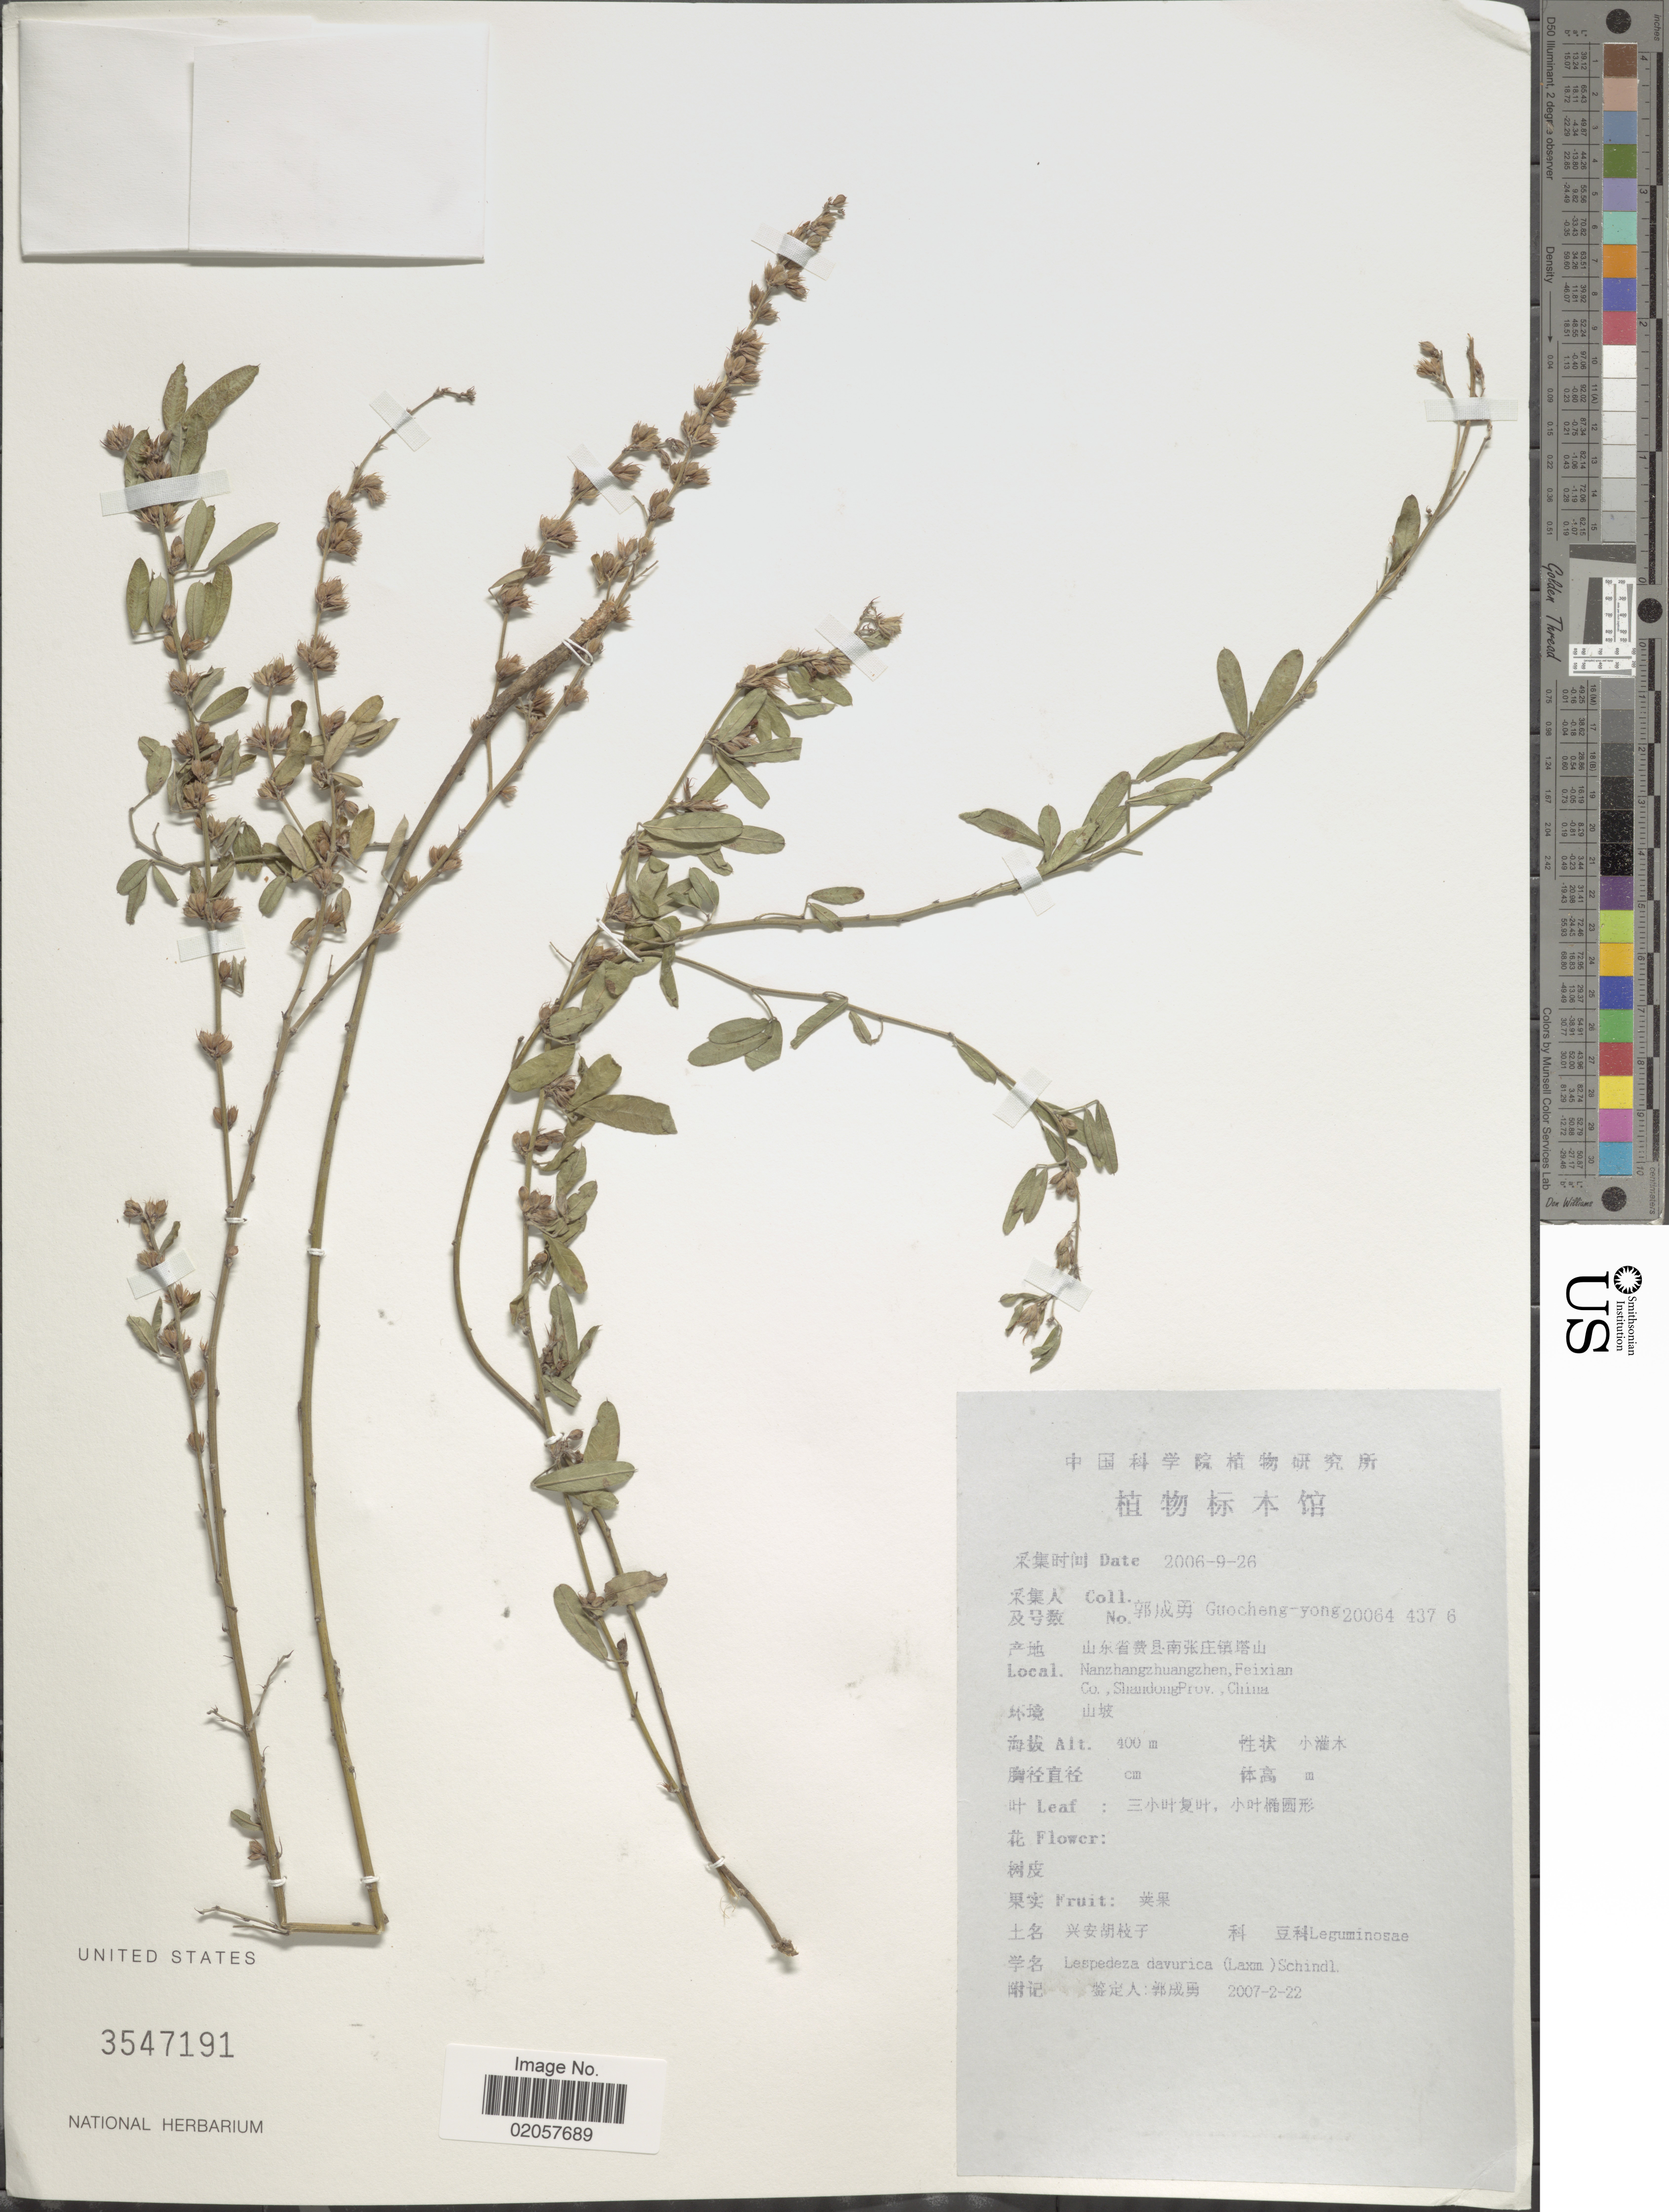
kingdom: Plantae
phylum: Tracheophyta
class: Magnoliopsida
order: Fabales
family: Fabaceae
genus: Lespedeza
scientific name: Lespedeza davurica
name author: (Laxm.) Schindl.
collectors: Guo cheng-yong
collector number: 20064 437 6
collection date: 2006-09-26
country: China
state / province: Shandong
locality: Nanzhanzhuangzhen, Feixian Co.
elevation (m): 100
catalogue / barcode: US 3547191